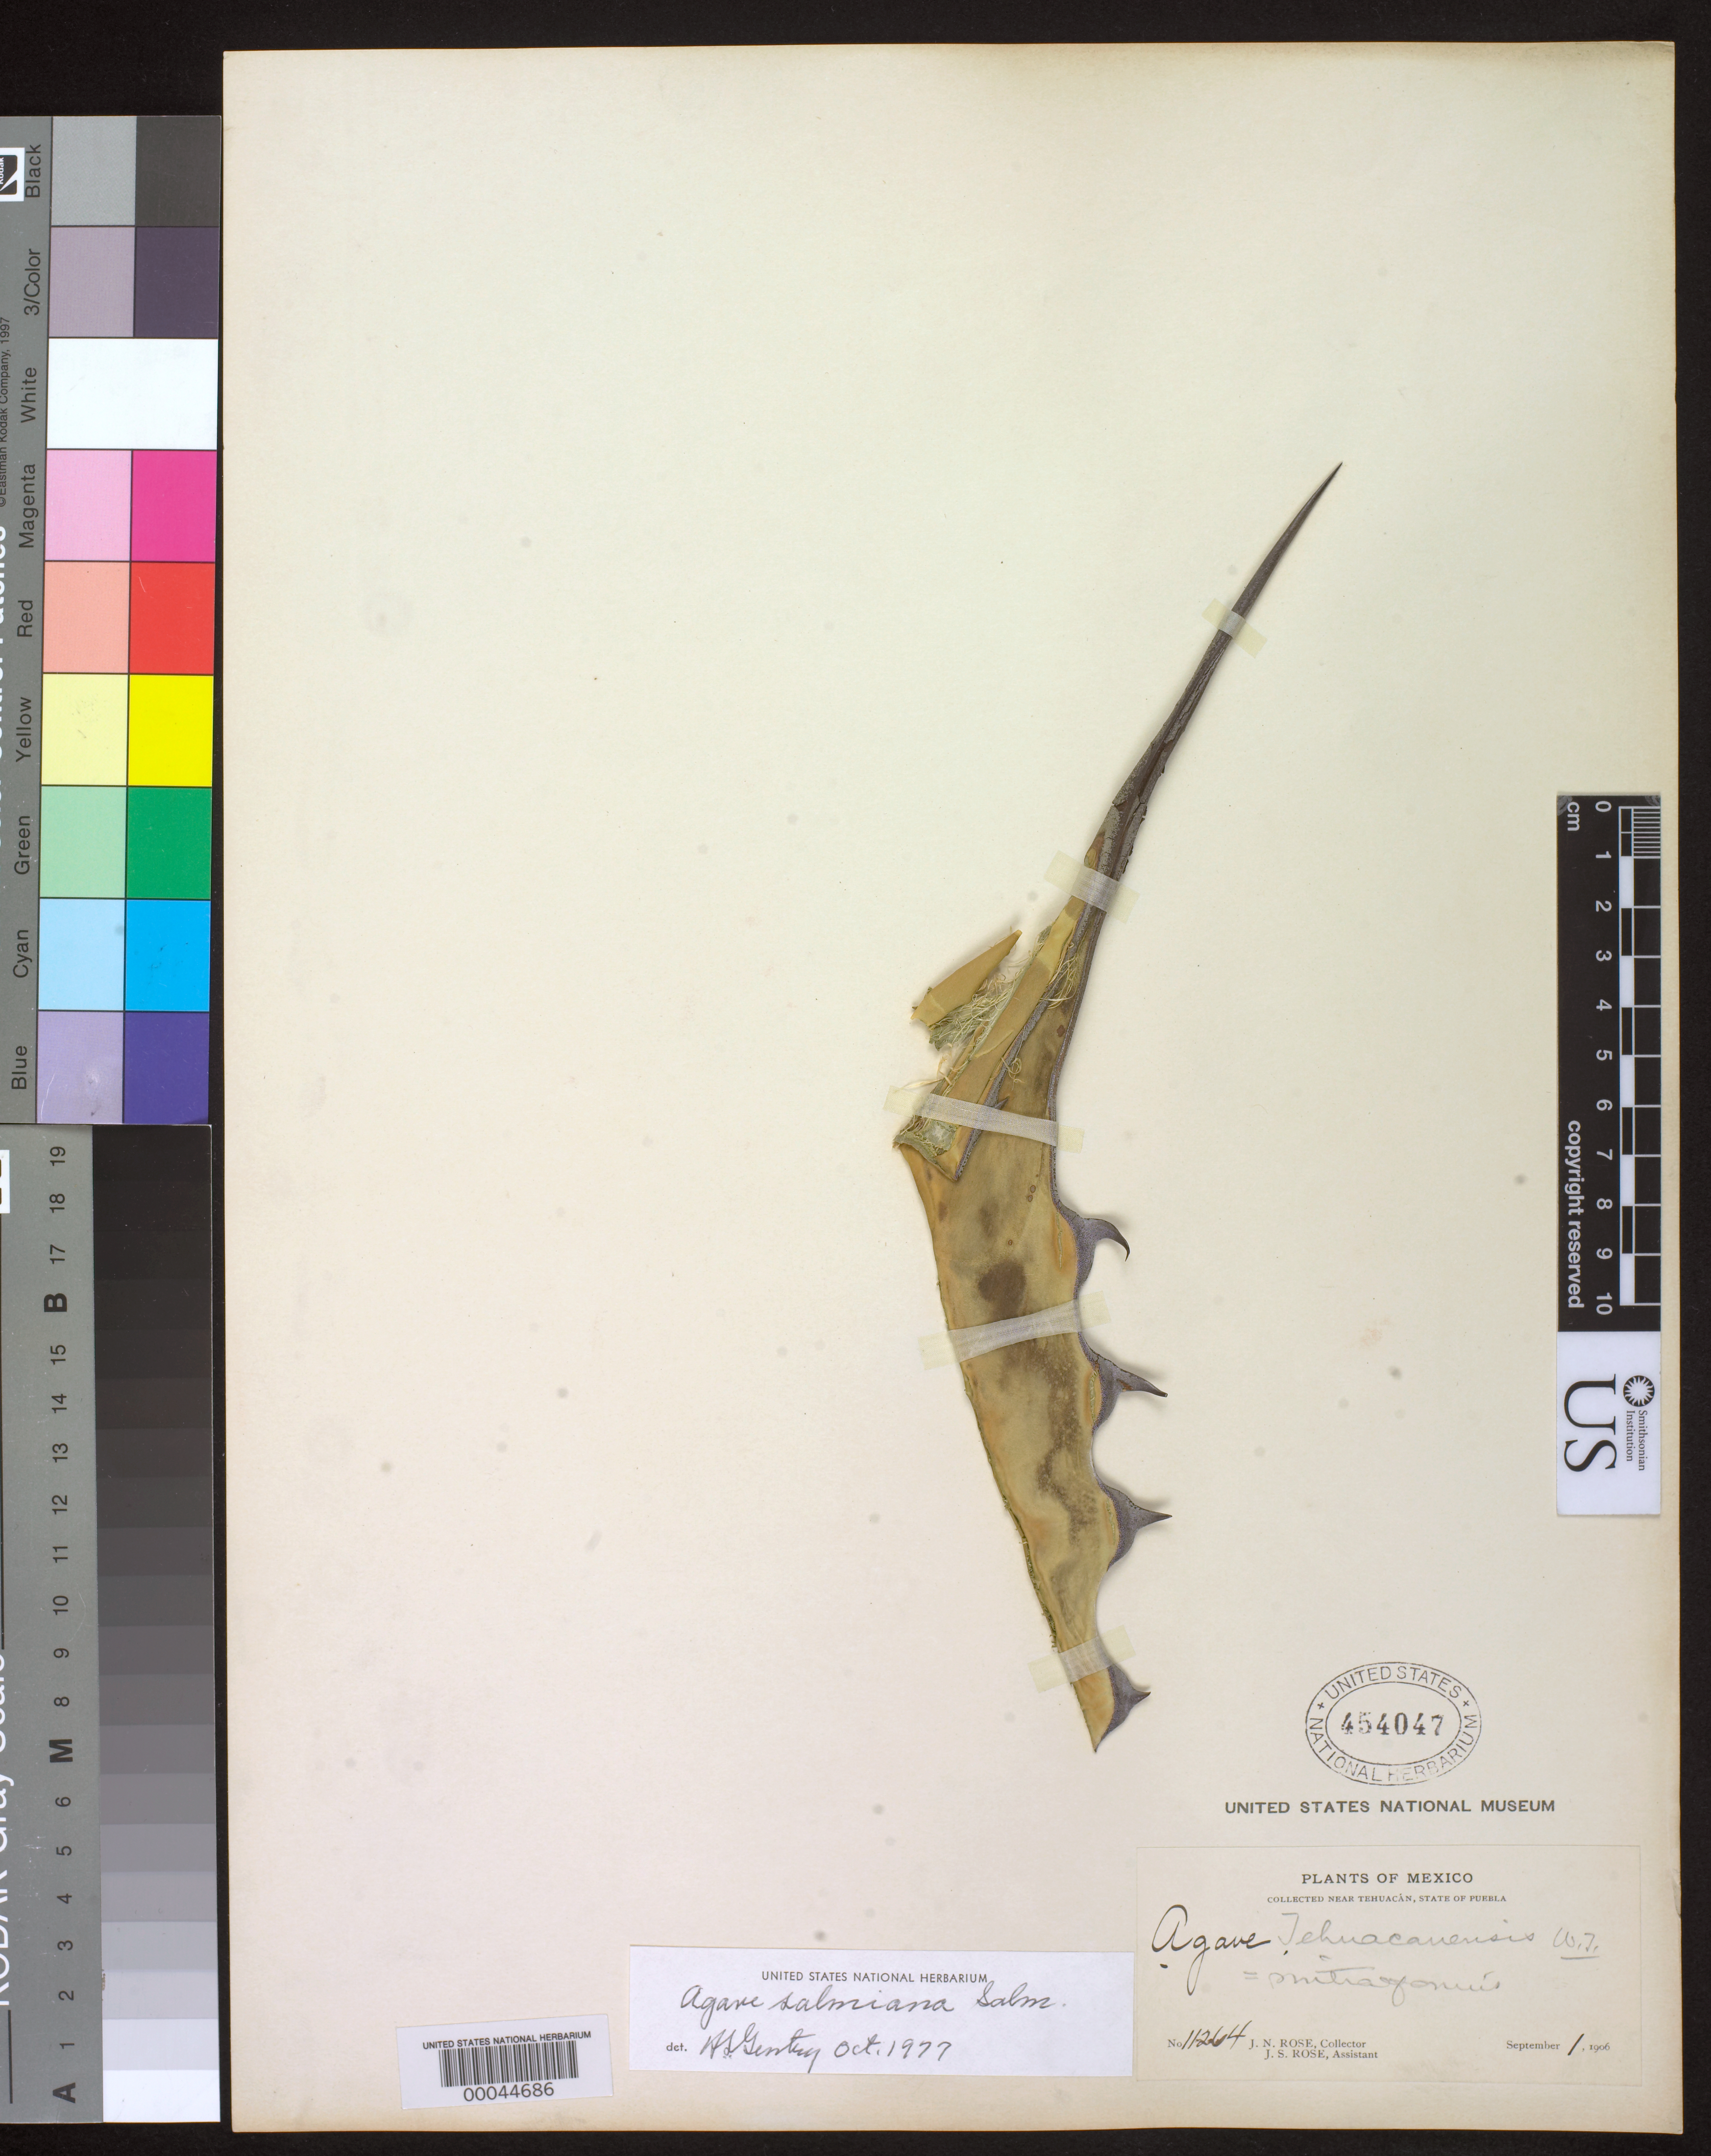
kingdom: Plantae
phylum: Tracheophyta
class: Liliopsida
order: Asparagales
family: Asparagaceae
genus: Agave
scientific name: Agave salmiana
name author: Otto ex Salm-Dyck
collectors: J. N. Rose & J. S. Rose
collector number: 11264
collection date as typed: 01 Sep 1906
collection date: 1906-09-01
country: Mexico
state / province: Puebla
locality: Near Tehuacan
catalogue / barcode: US 454047